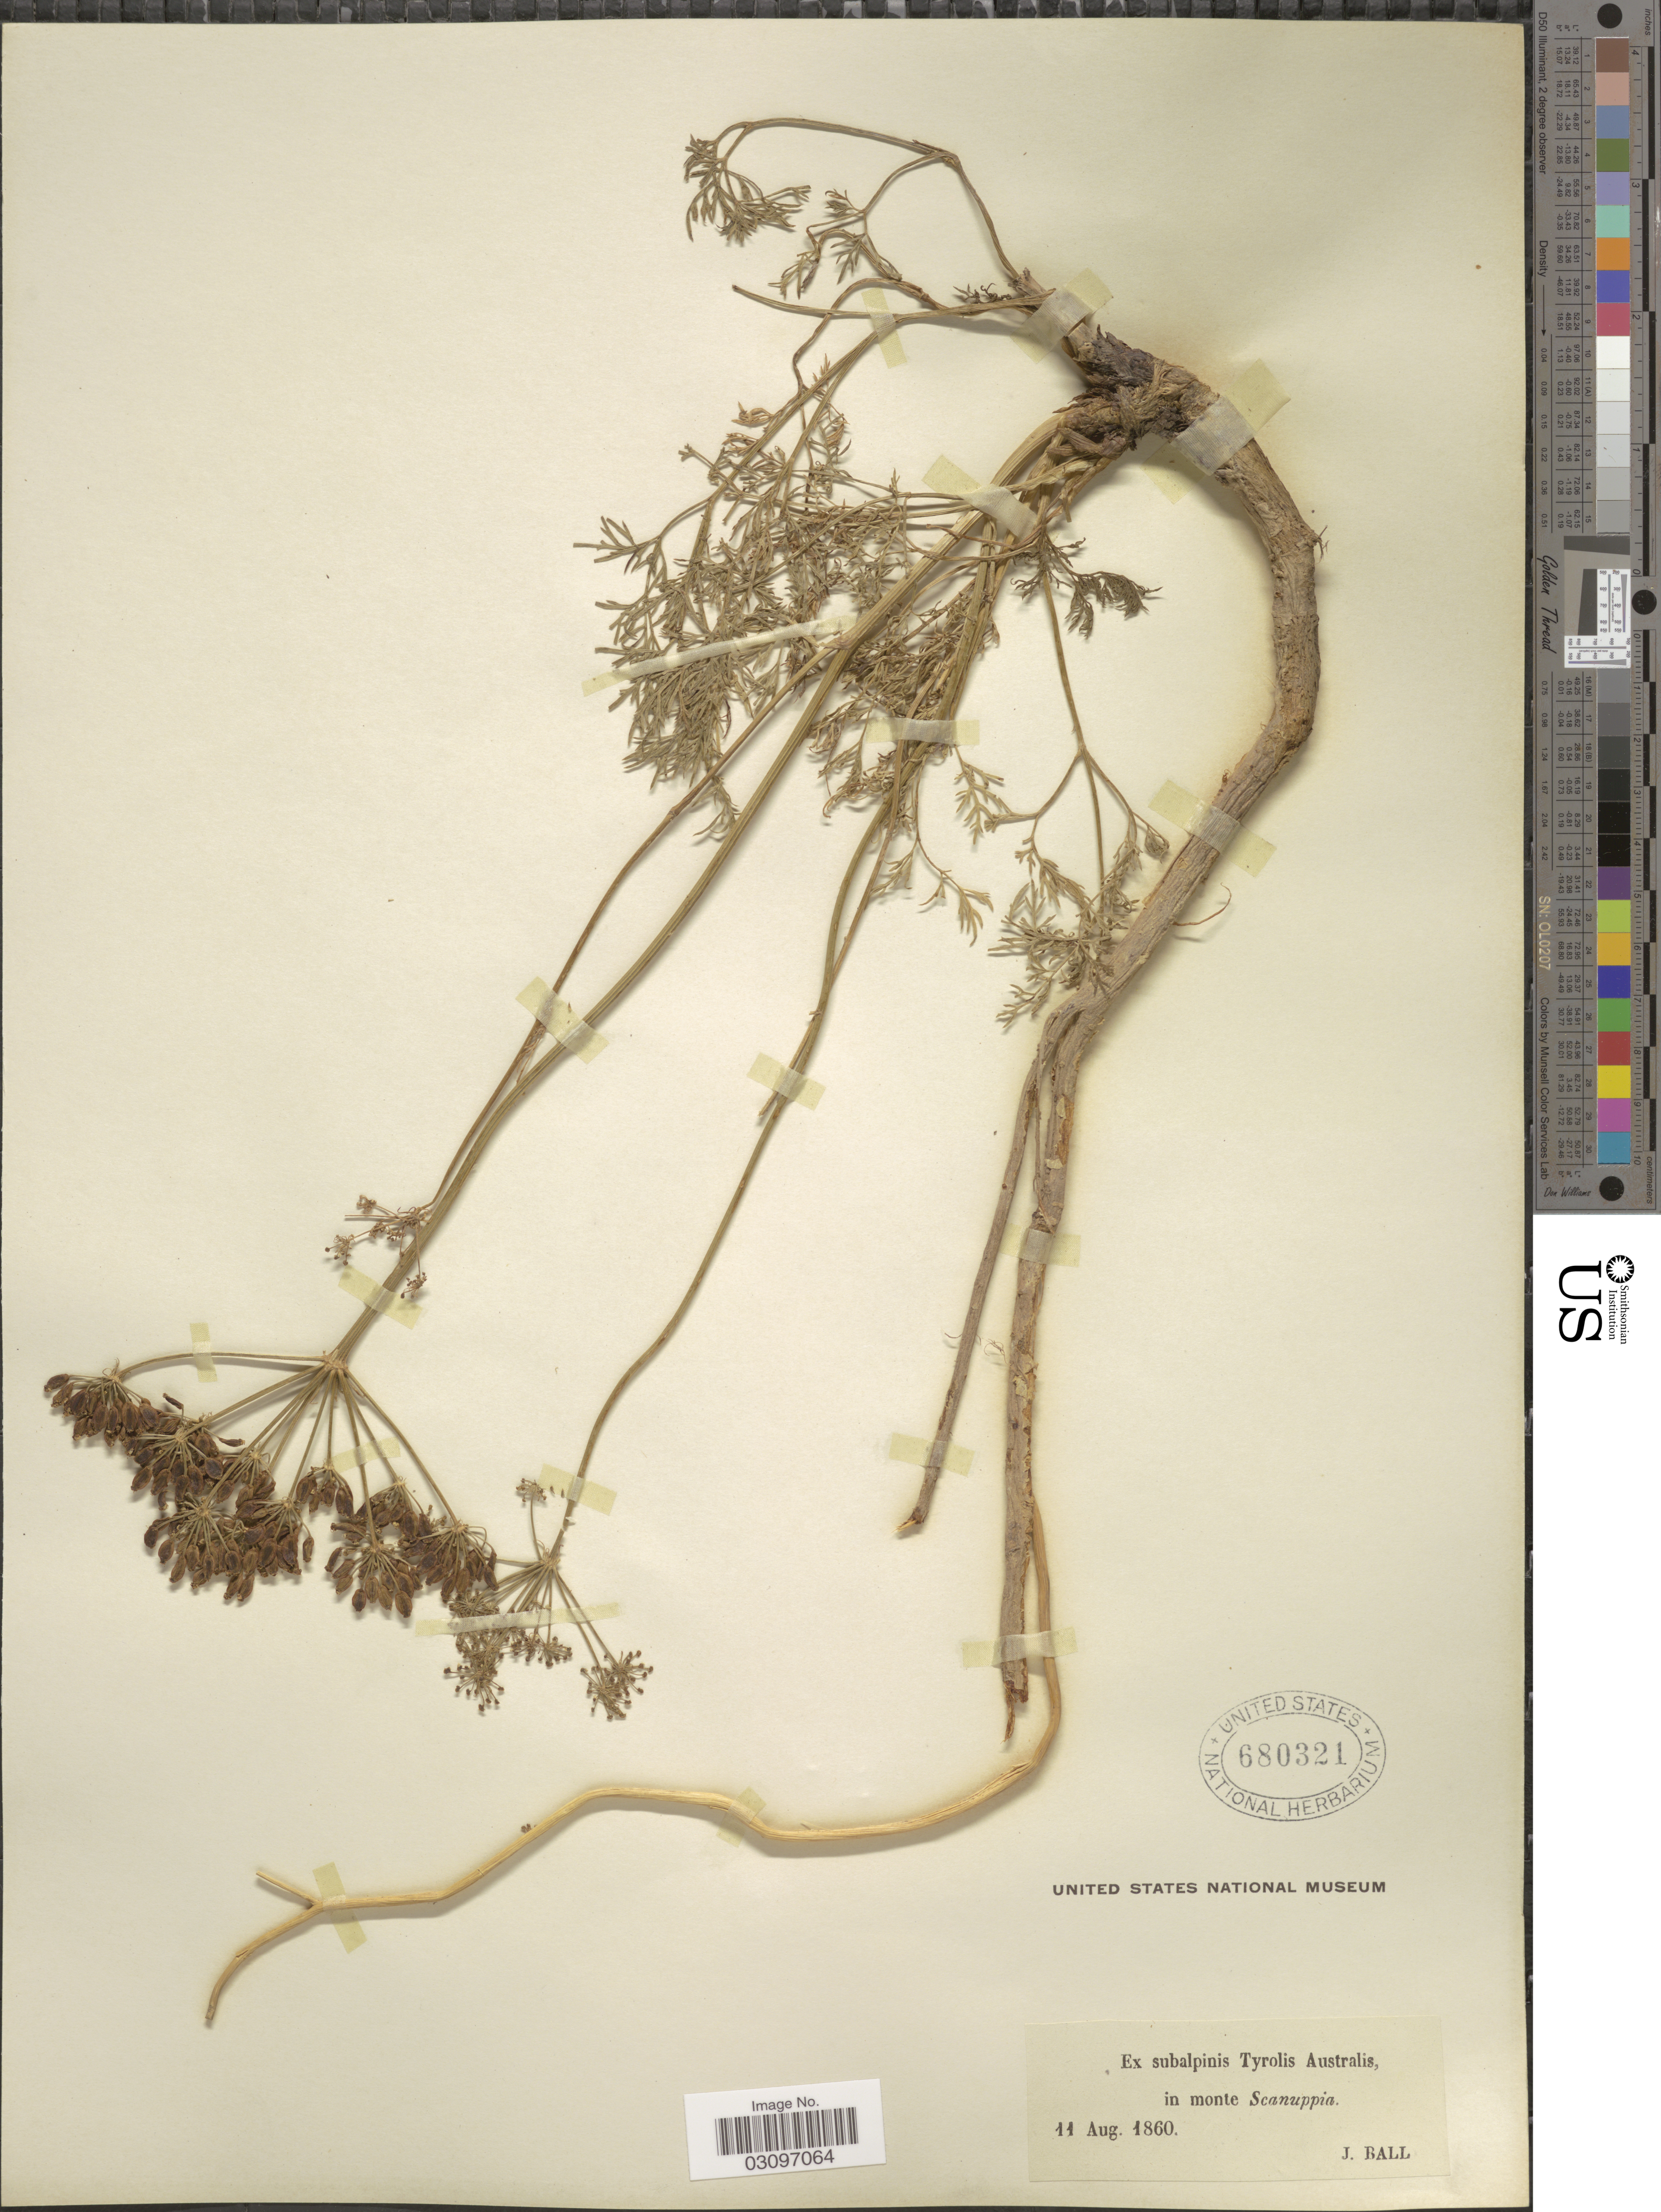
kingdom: Plantae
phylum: Tracheophyta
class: Magnoliopsida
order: Apiales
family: Apiaceae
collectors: J. Ball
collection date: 1860-08-11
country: Italy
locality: Ex subalpinis Tyrolis Australis, in monte Scanuppia.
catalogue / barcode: US 680321